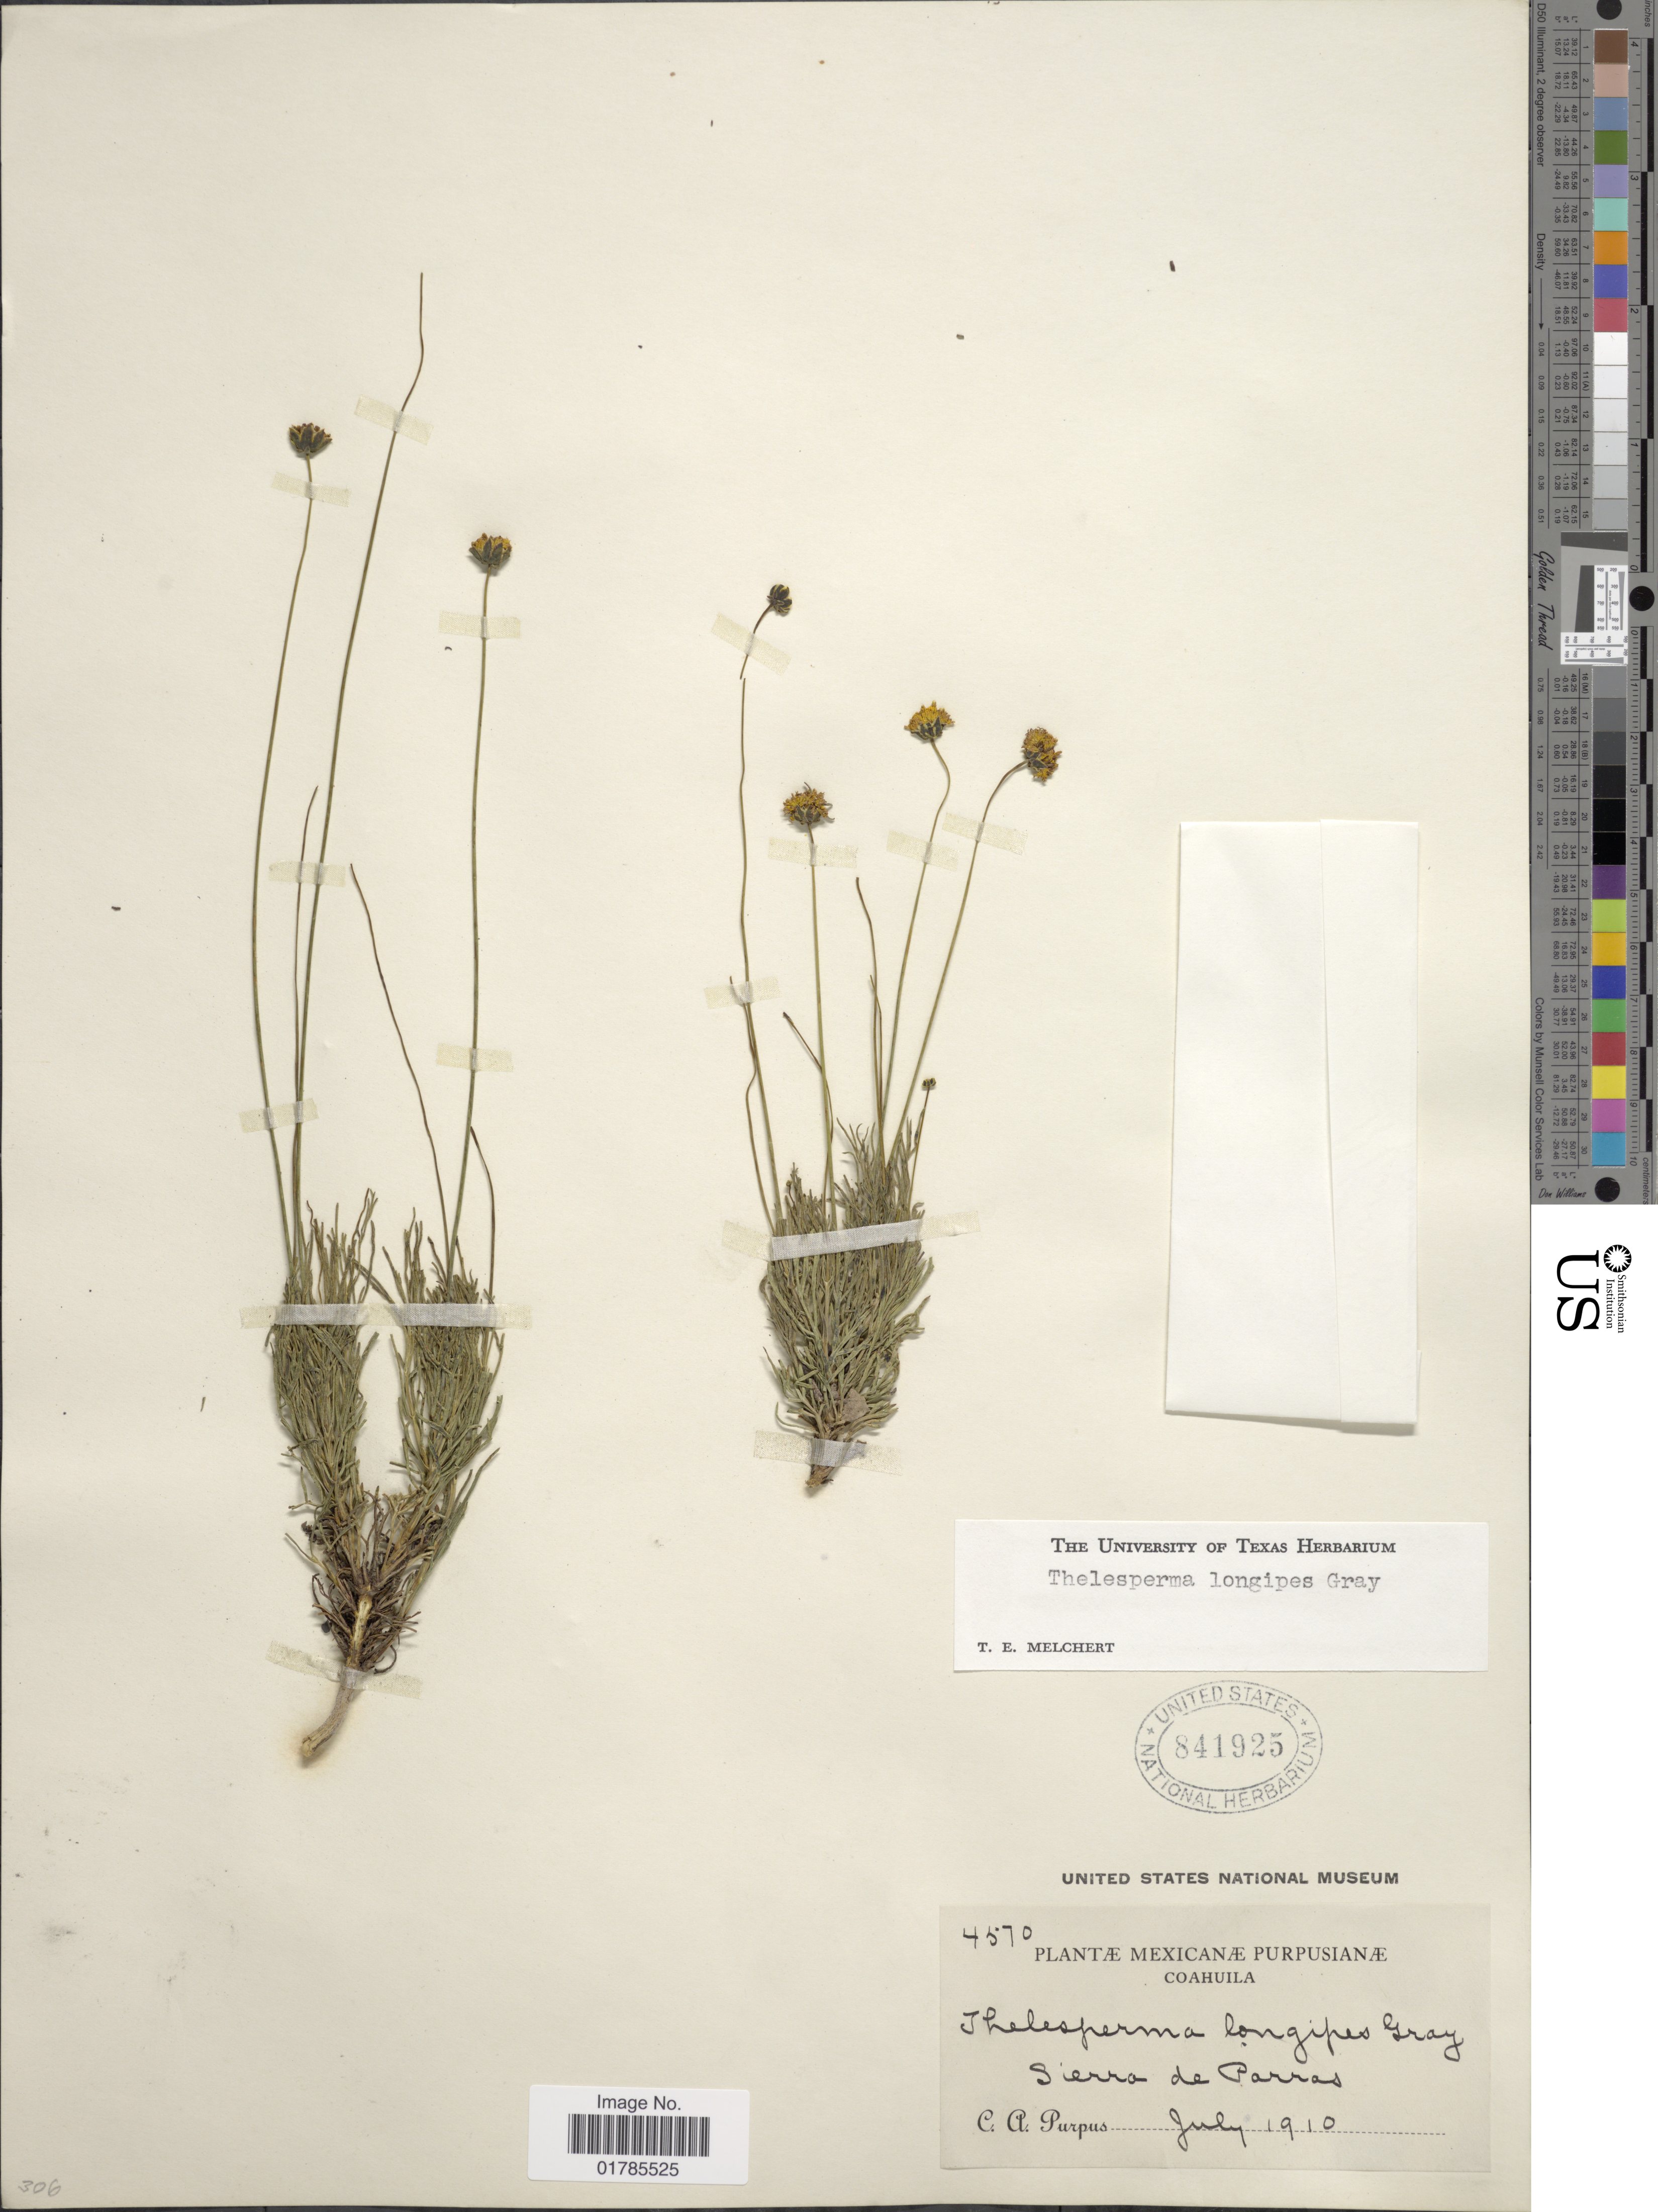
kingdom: Plantae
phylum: Tracheophyta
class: Magnoliopsida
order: Asterales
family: Asteraceae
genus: Thelesperma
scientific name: Thelesperma longipes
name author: A. Gray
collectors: C. A. Purpus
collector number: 4570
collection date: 1910-07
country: Mexico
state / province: Coahuila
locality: Sierra de Parras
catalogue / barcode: US 841925